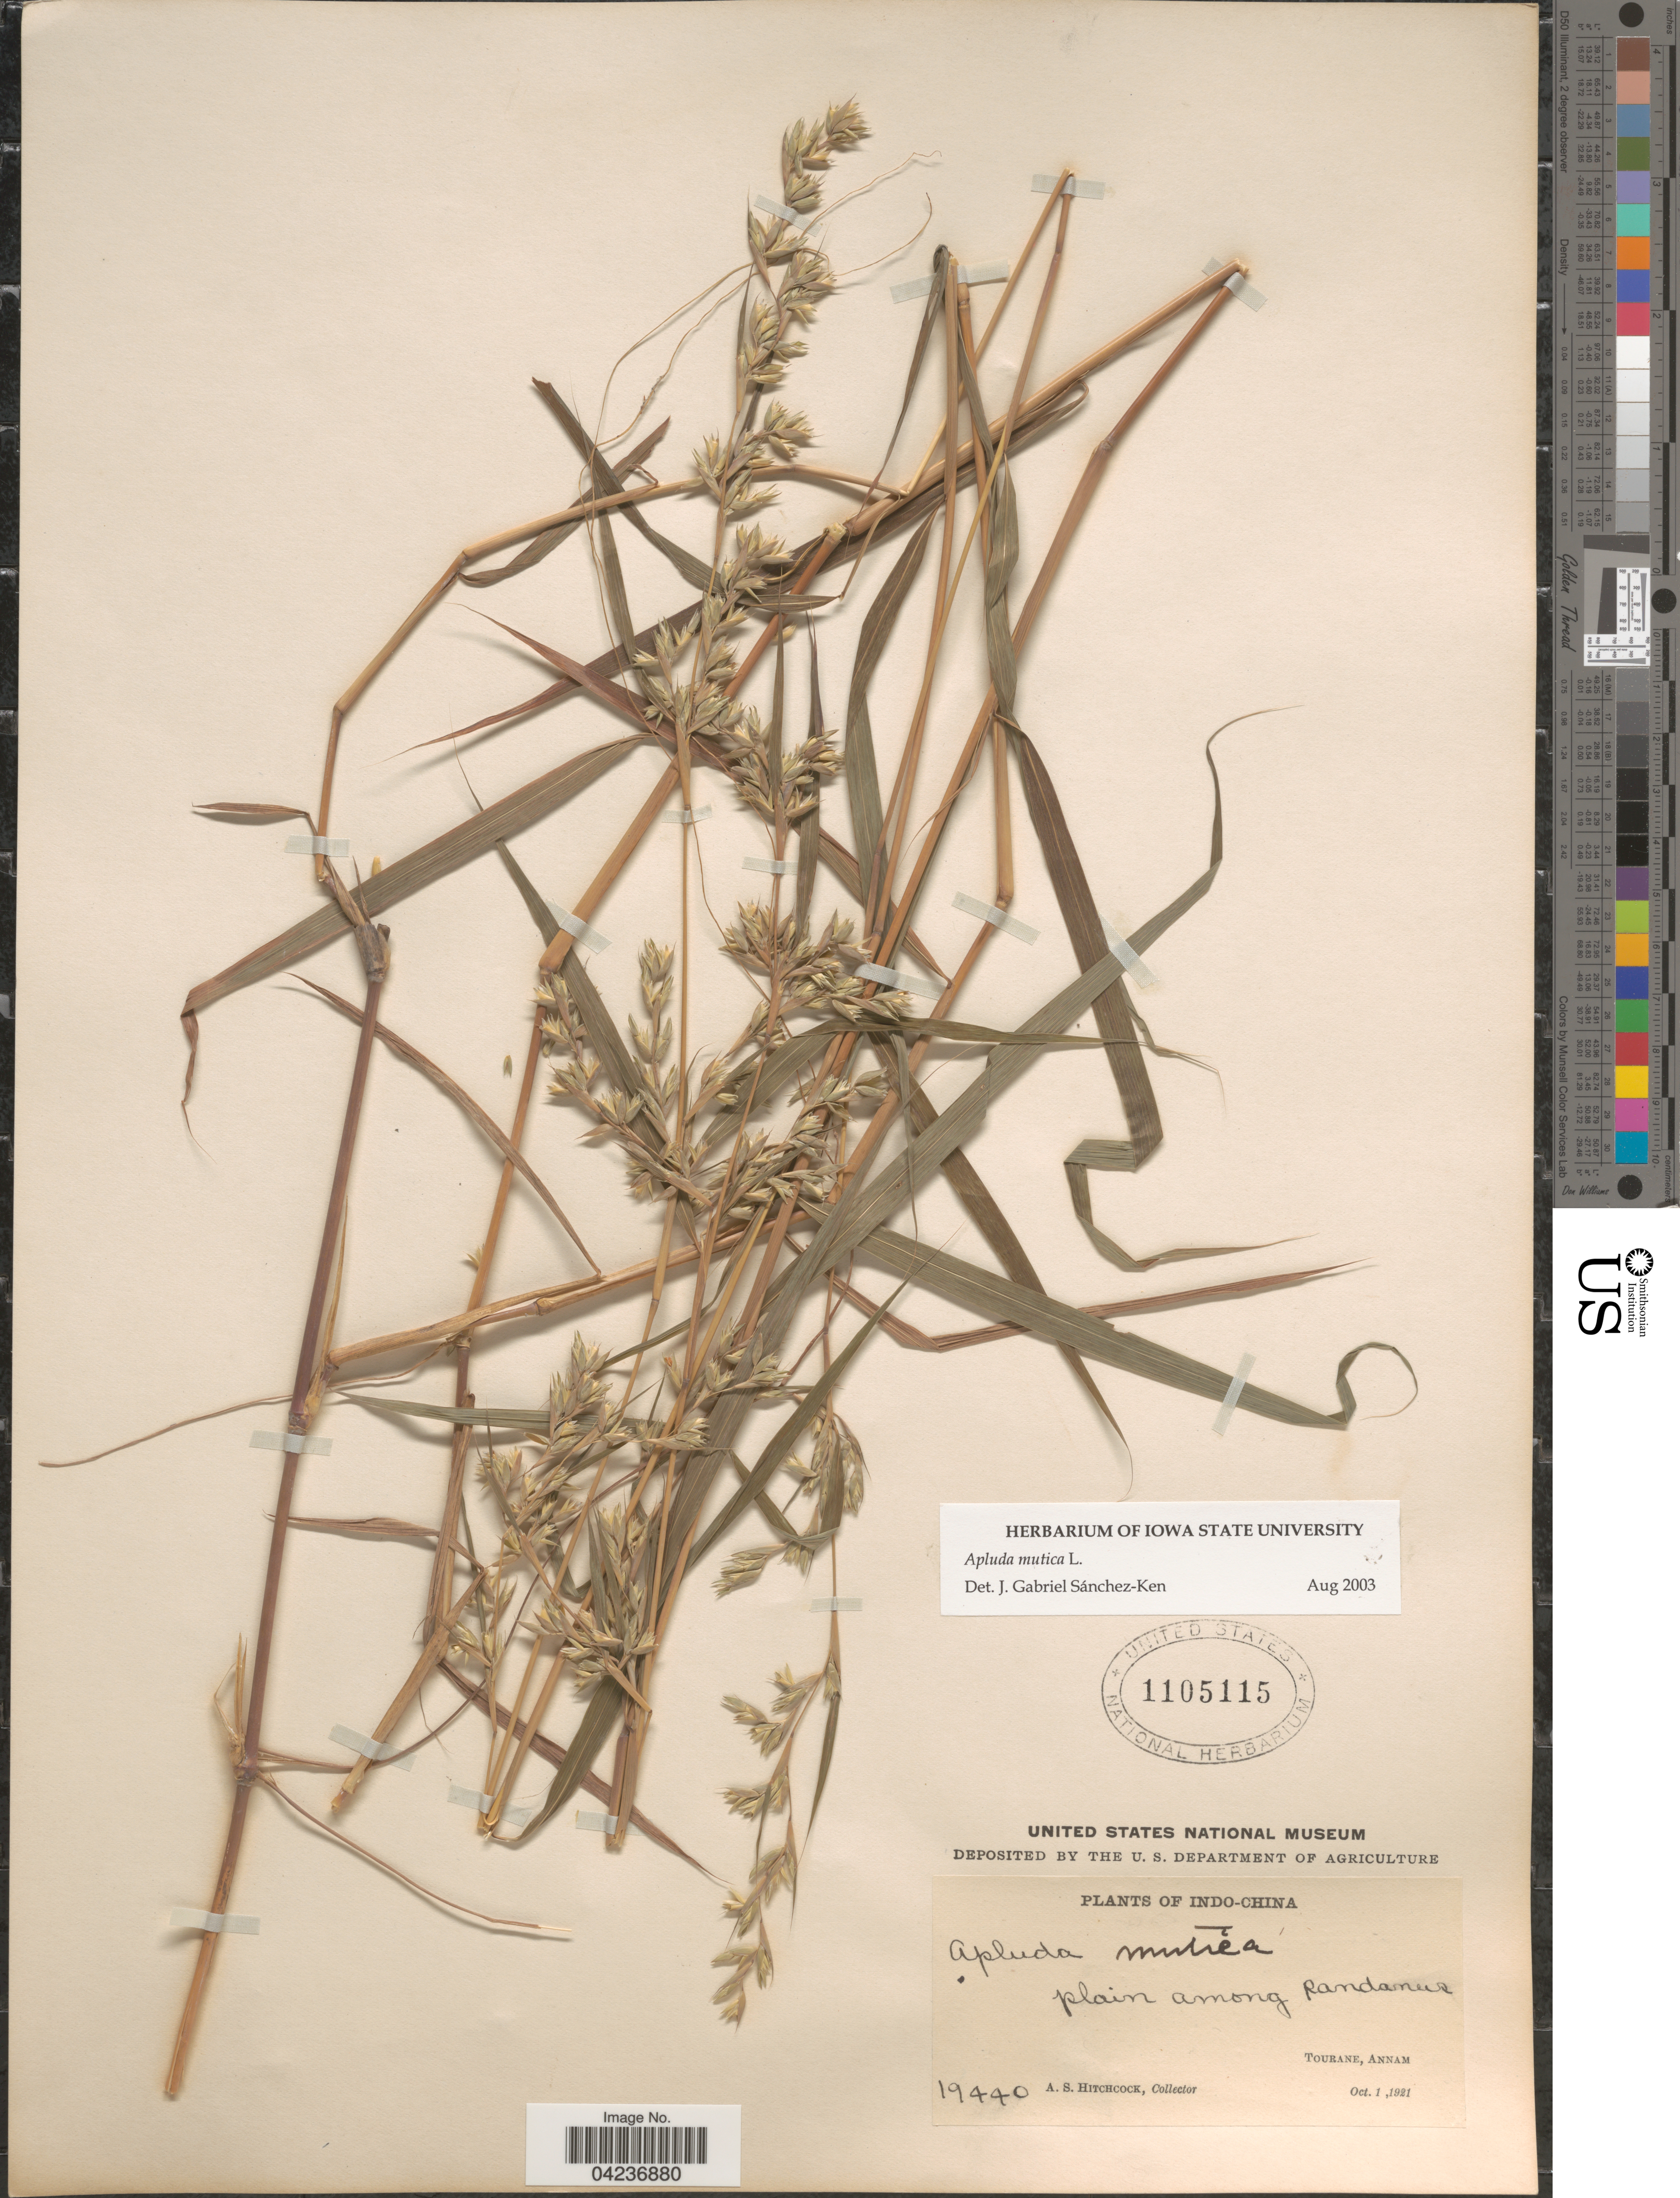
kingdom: Plantae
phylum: Tracheophyta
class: Liliopsida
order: Poales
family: Poaceae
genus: Apluda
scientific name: Apluda mutica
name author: L.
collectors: A. S. Hitchcock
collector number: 19440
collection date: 1921-10-01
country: Vietnam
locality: Indo-china. Tourane, Annam.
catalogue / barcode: US 1105115